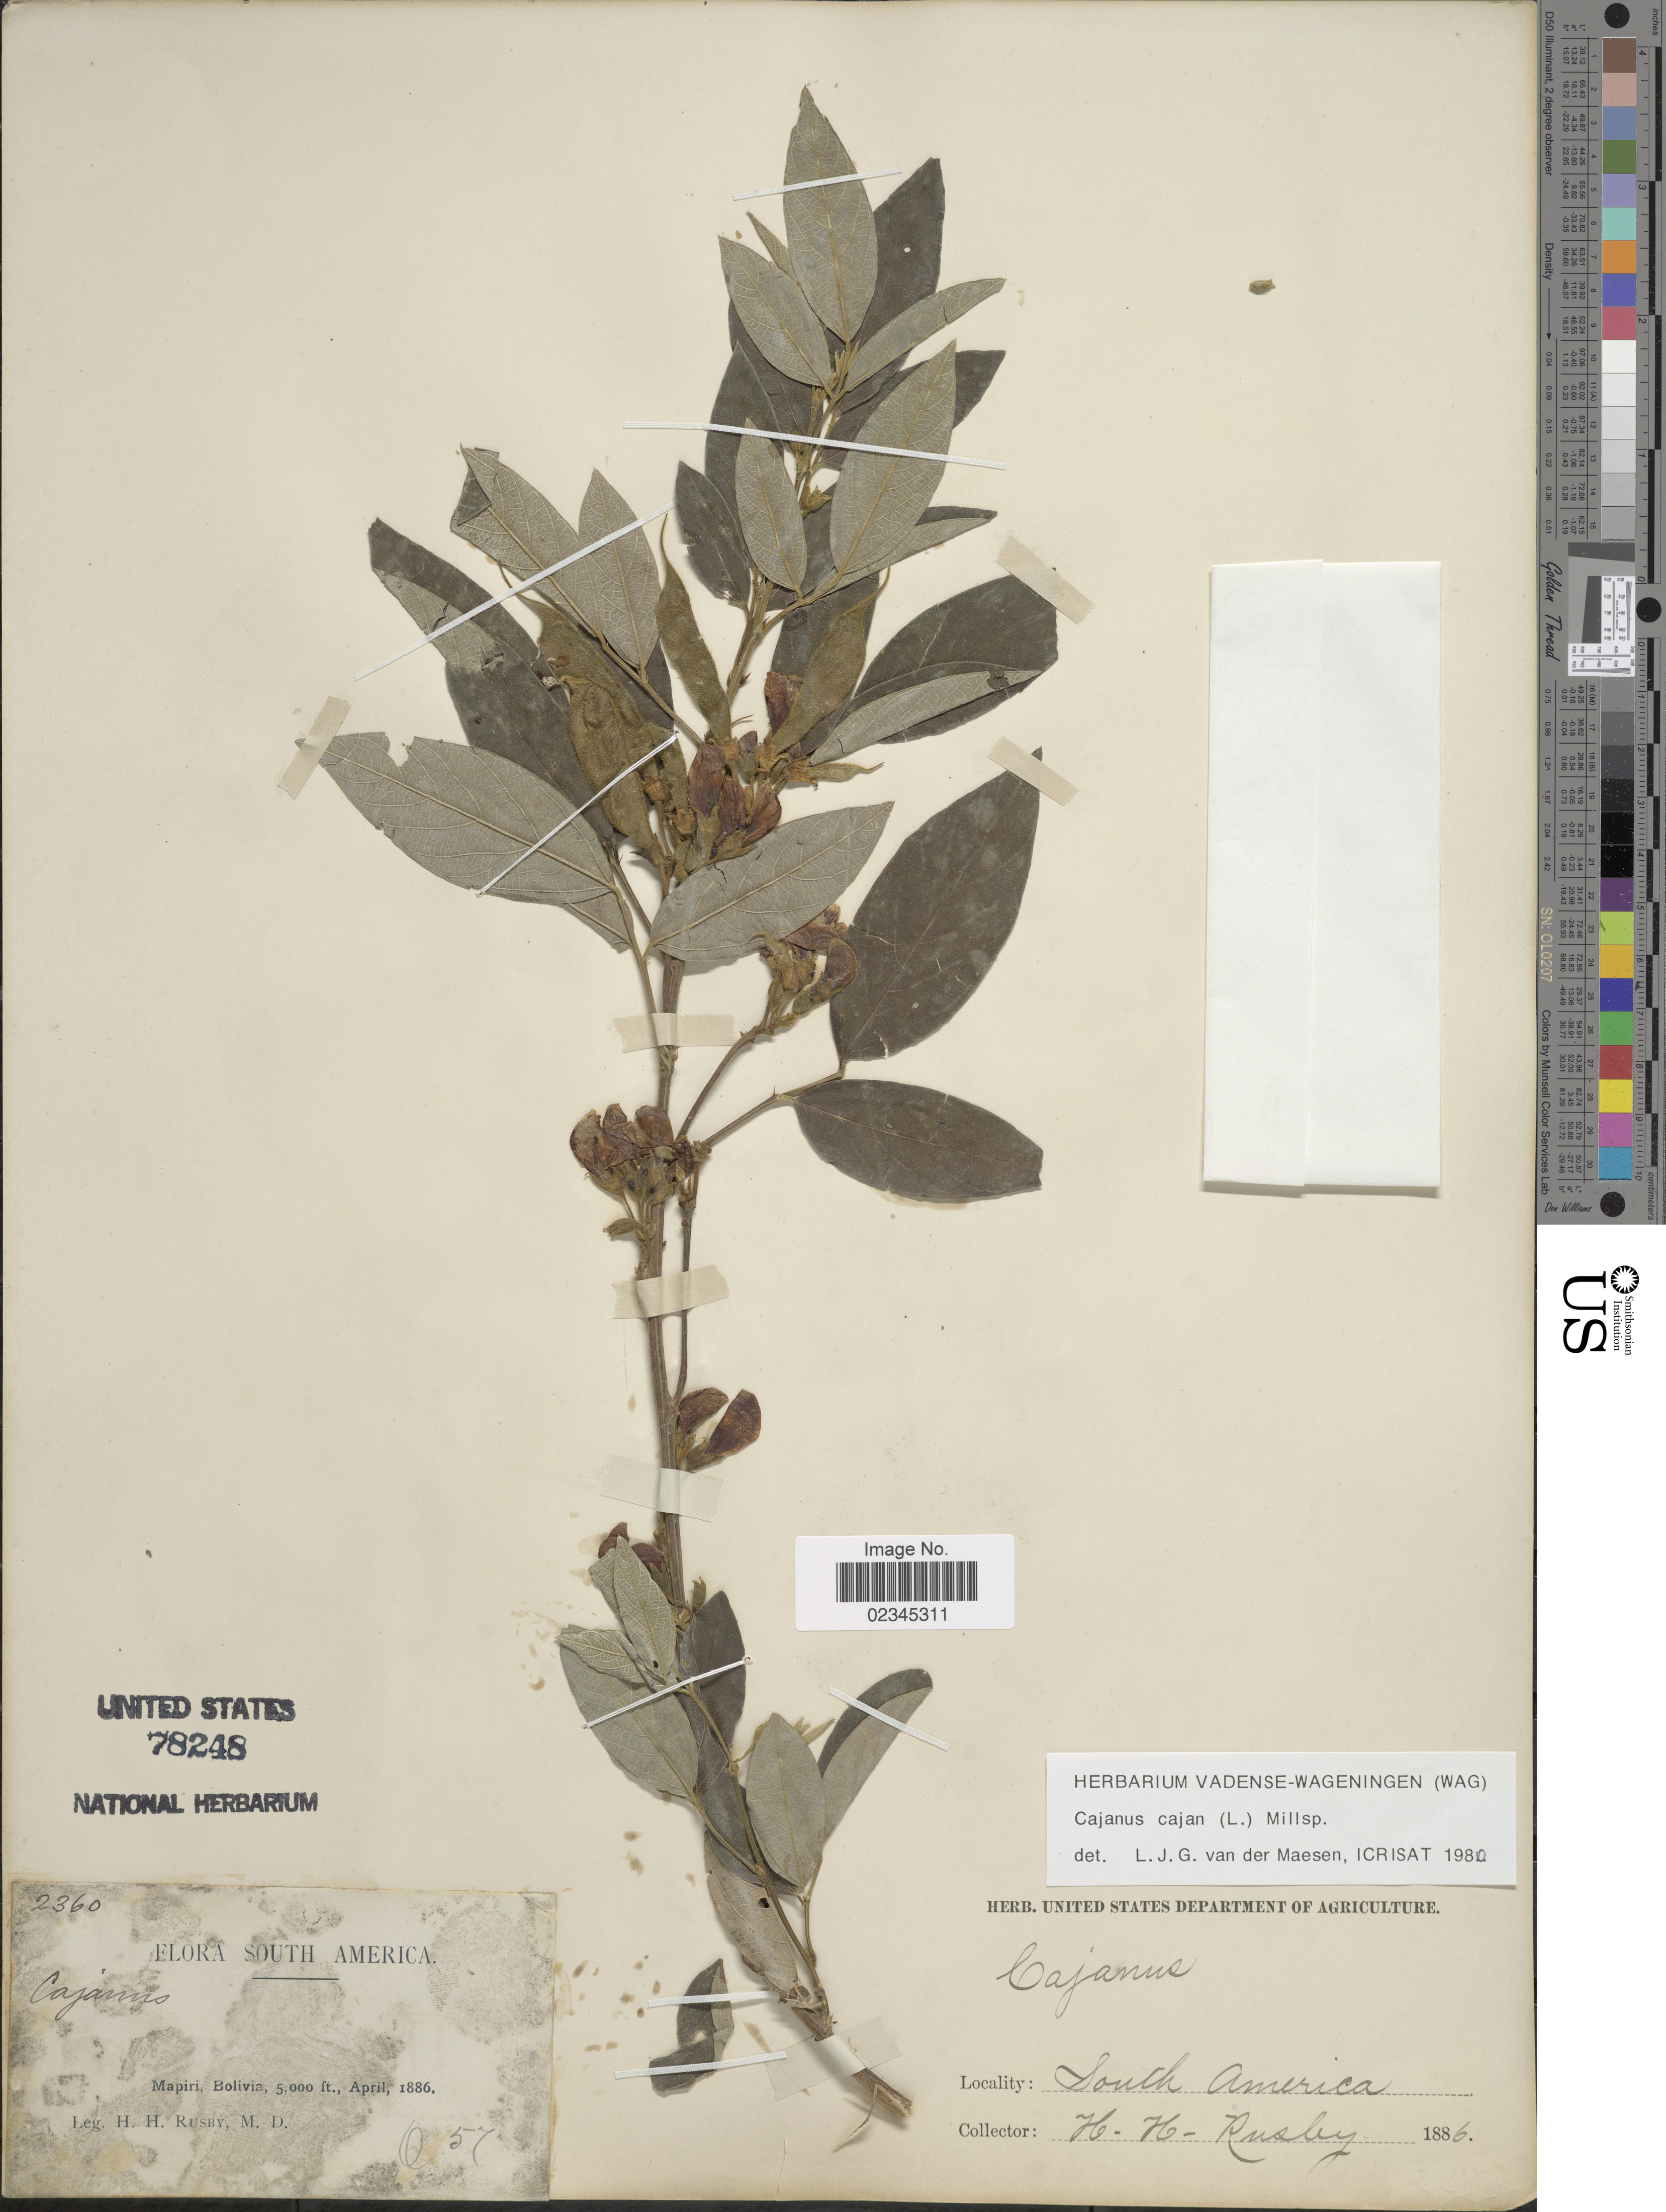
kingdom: Plantae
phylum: Tracheophyta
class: Magnoliopsida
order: Fabales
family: Fabaceae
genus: Cajanus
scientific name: Cajanus cajan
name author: (L.) Huth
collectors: H. H. Rusby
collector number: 2360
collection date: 1886-04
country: Bolivia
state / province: La Páz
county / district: Larecaja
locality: Mapiri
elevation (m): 1524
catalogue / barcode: US 78248